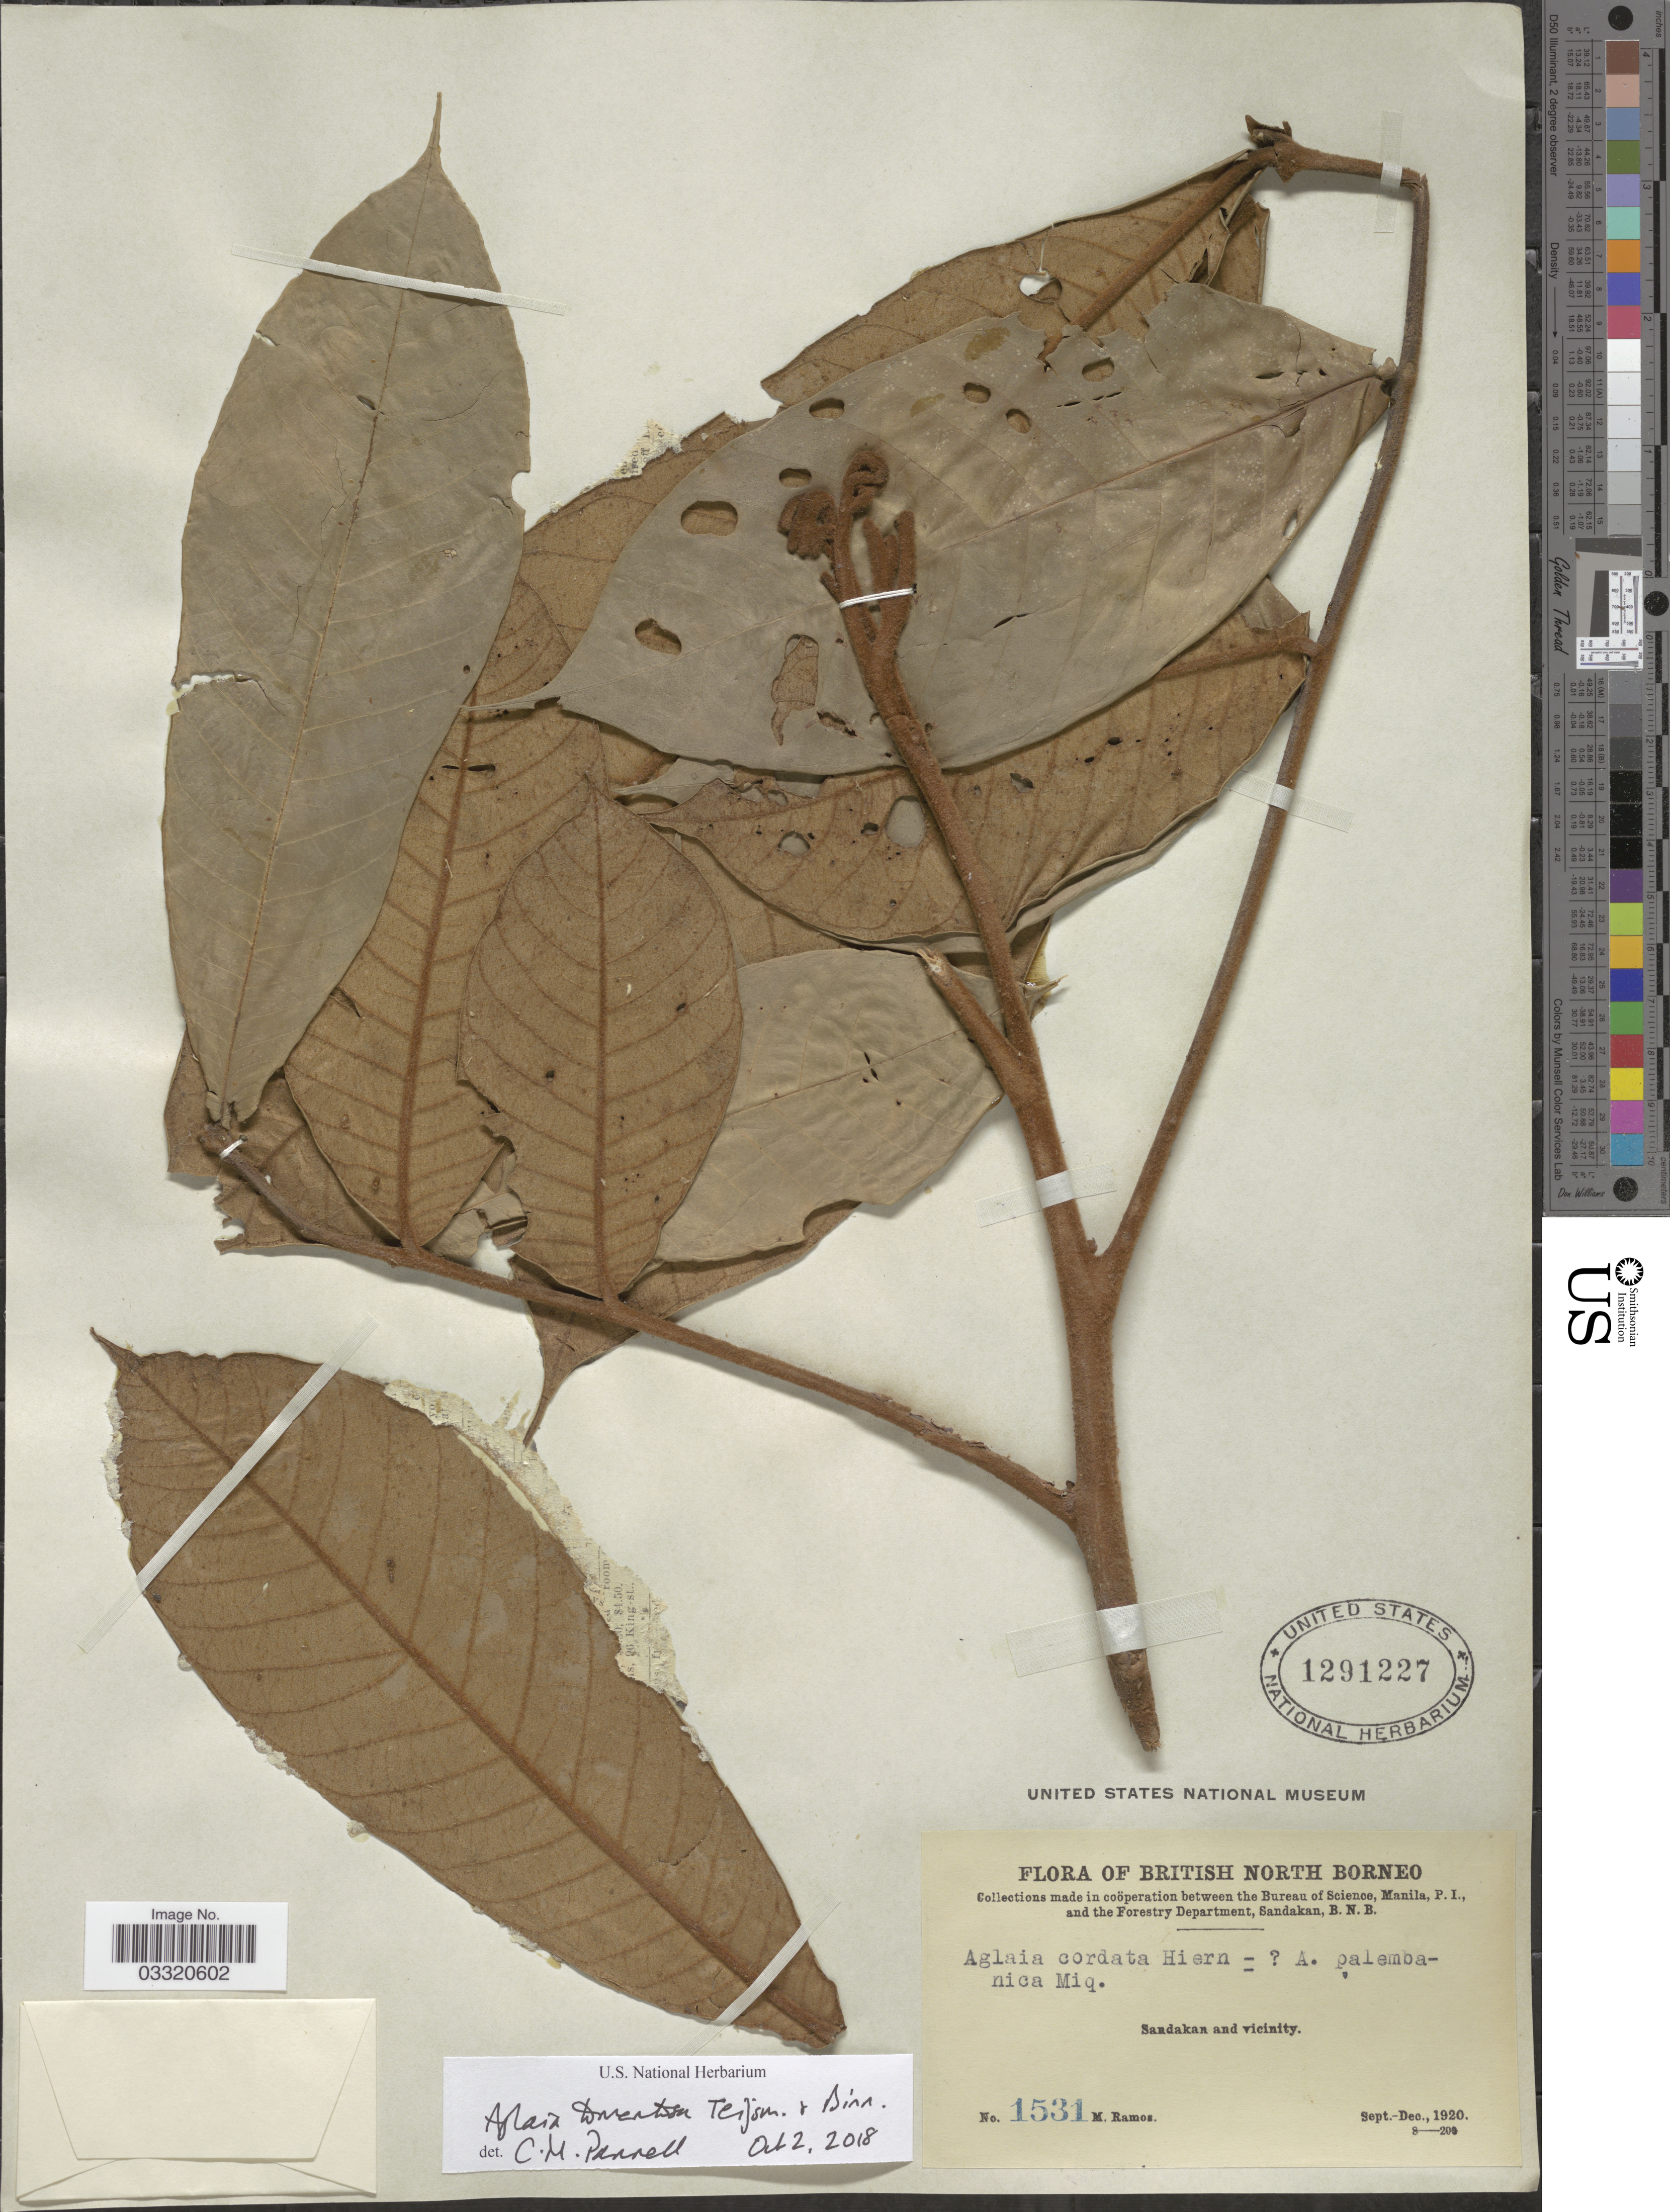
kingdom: Plantae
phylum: Tracheophyta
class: Magnoliopsida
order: Sapindales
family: Meliaceae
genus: Aglaia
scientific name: Aglaia tomentosa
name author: Teijsm. & Binn.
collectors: M. Ramos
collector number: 1531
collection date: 1920-09/1920-12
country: Malaysia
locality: British North Borneo. Sandakan and vicinity.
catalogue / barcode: US 1291227